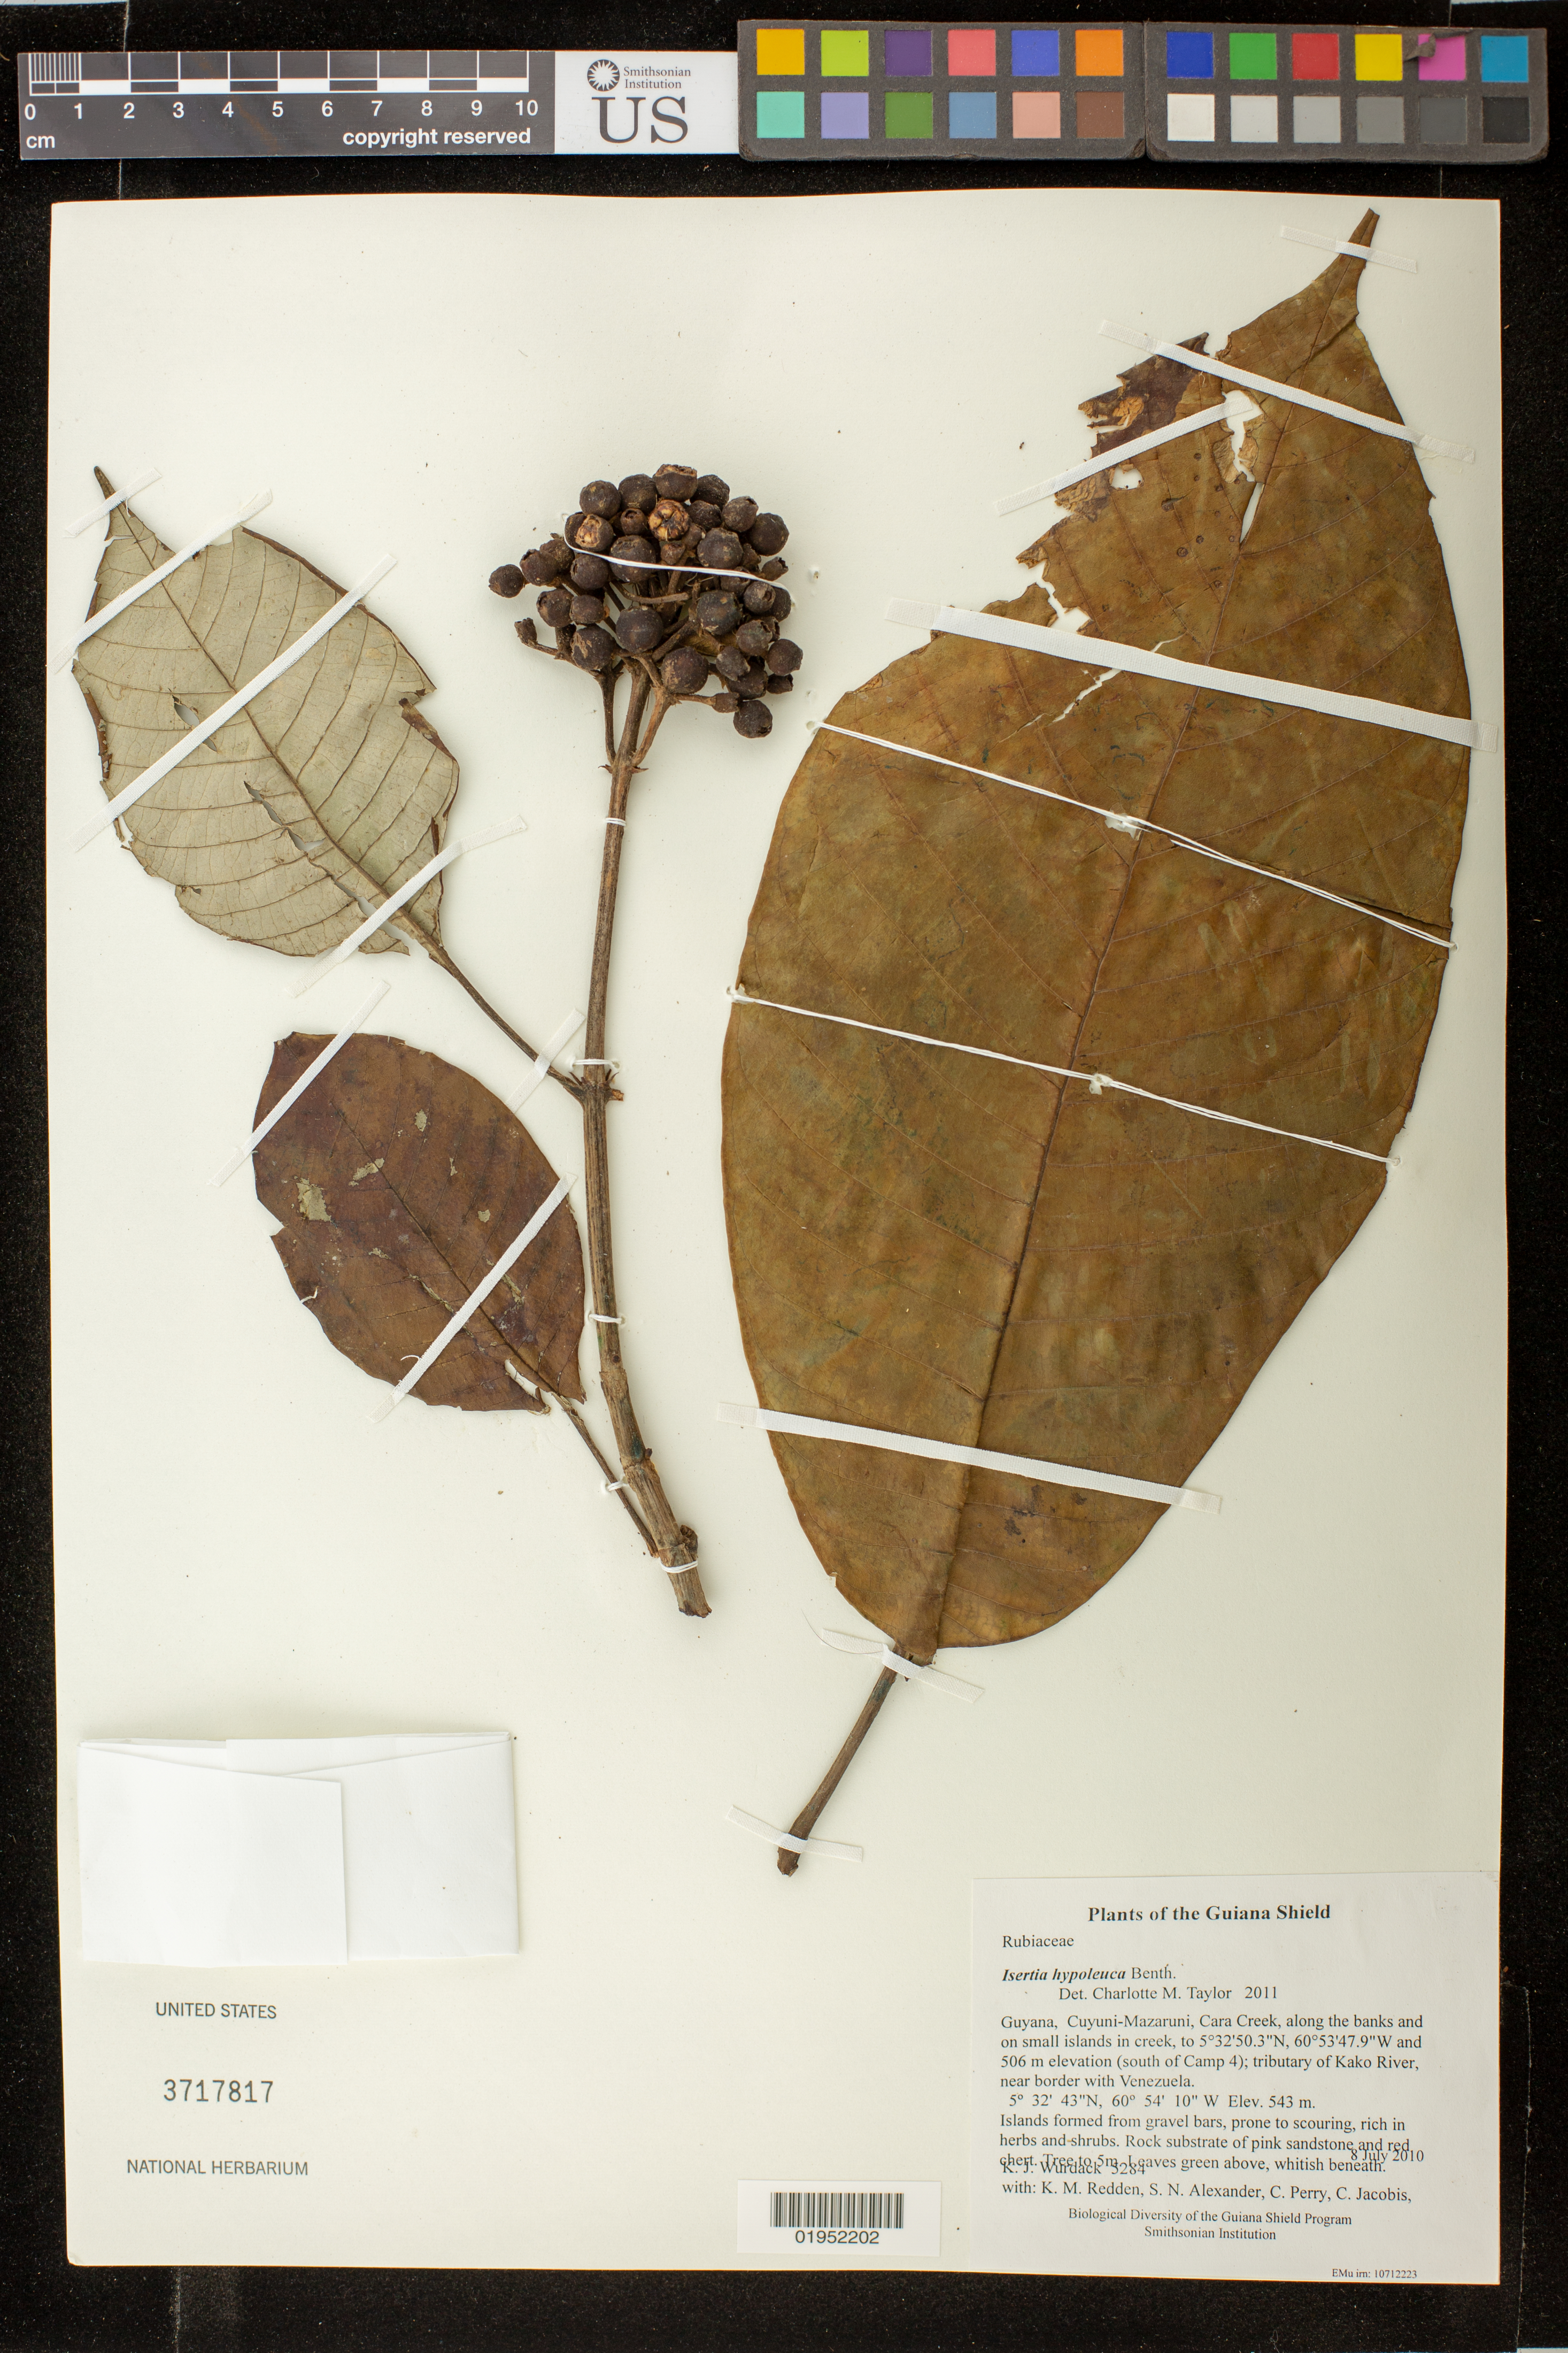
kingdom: Plantae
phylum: Tracheophyta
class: Magnoliopsida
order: Gentianales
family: Rubiaceae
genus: Isertia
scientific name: Isertia hypoleuca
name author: Benth.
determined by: Taylor, Charlotte M.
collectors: K. Wurdack, K. M. Redden, S. N. Alexander, C. Perry, C. Jacobis, D. Hunter, V. Roland & H. Hunter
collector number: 5284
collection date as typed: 8 July 2010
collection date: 2010-07-08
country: Guyana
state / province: Cuyuni-Mazaruni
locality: Cara Creek, along the banks and on small islands in creek, to 5°32'50.3"N, 60°53'47.9"W and 506 m elevation (south of Camp 4); tributary of Kako River, near border with Venezuela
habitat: Islands formed from gravel bars, prone to scouring, rich in herbs and shrubs. Rock substrate of pink sandstone and red chert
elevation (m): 543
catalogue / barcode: US 3717817